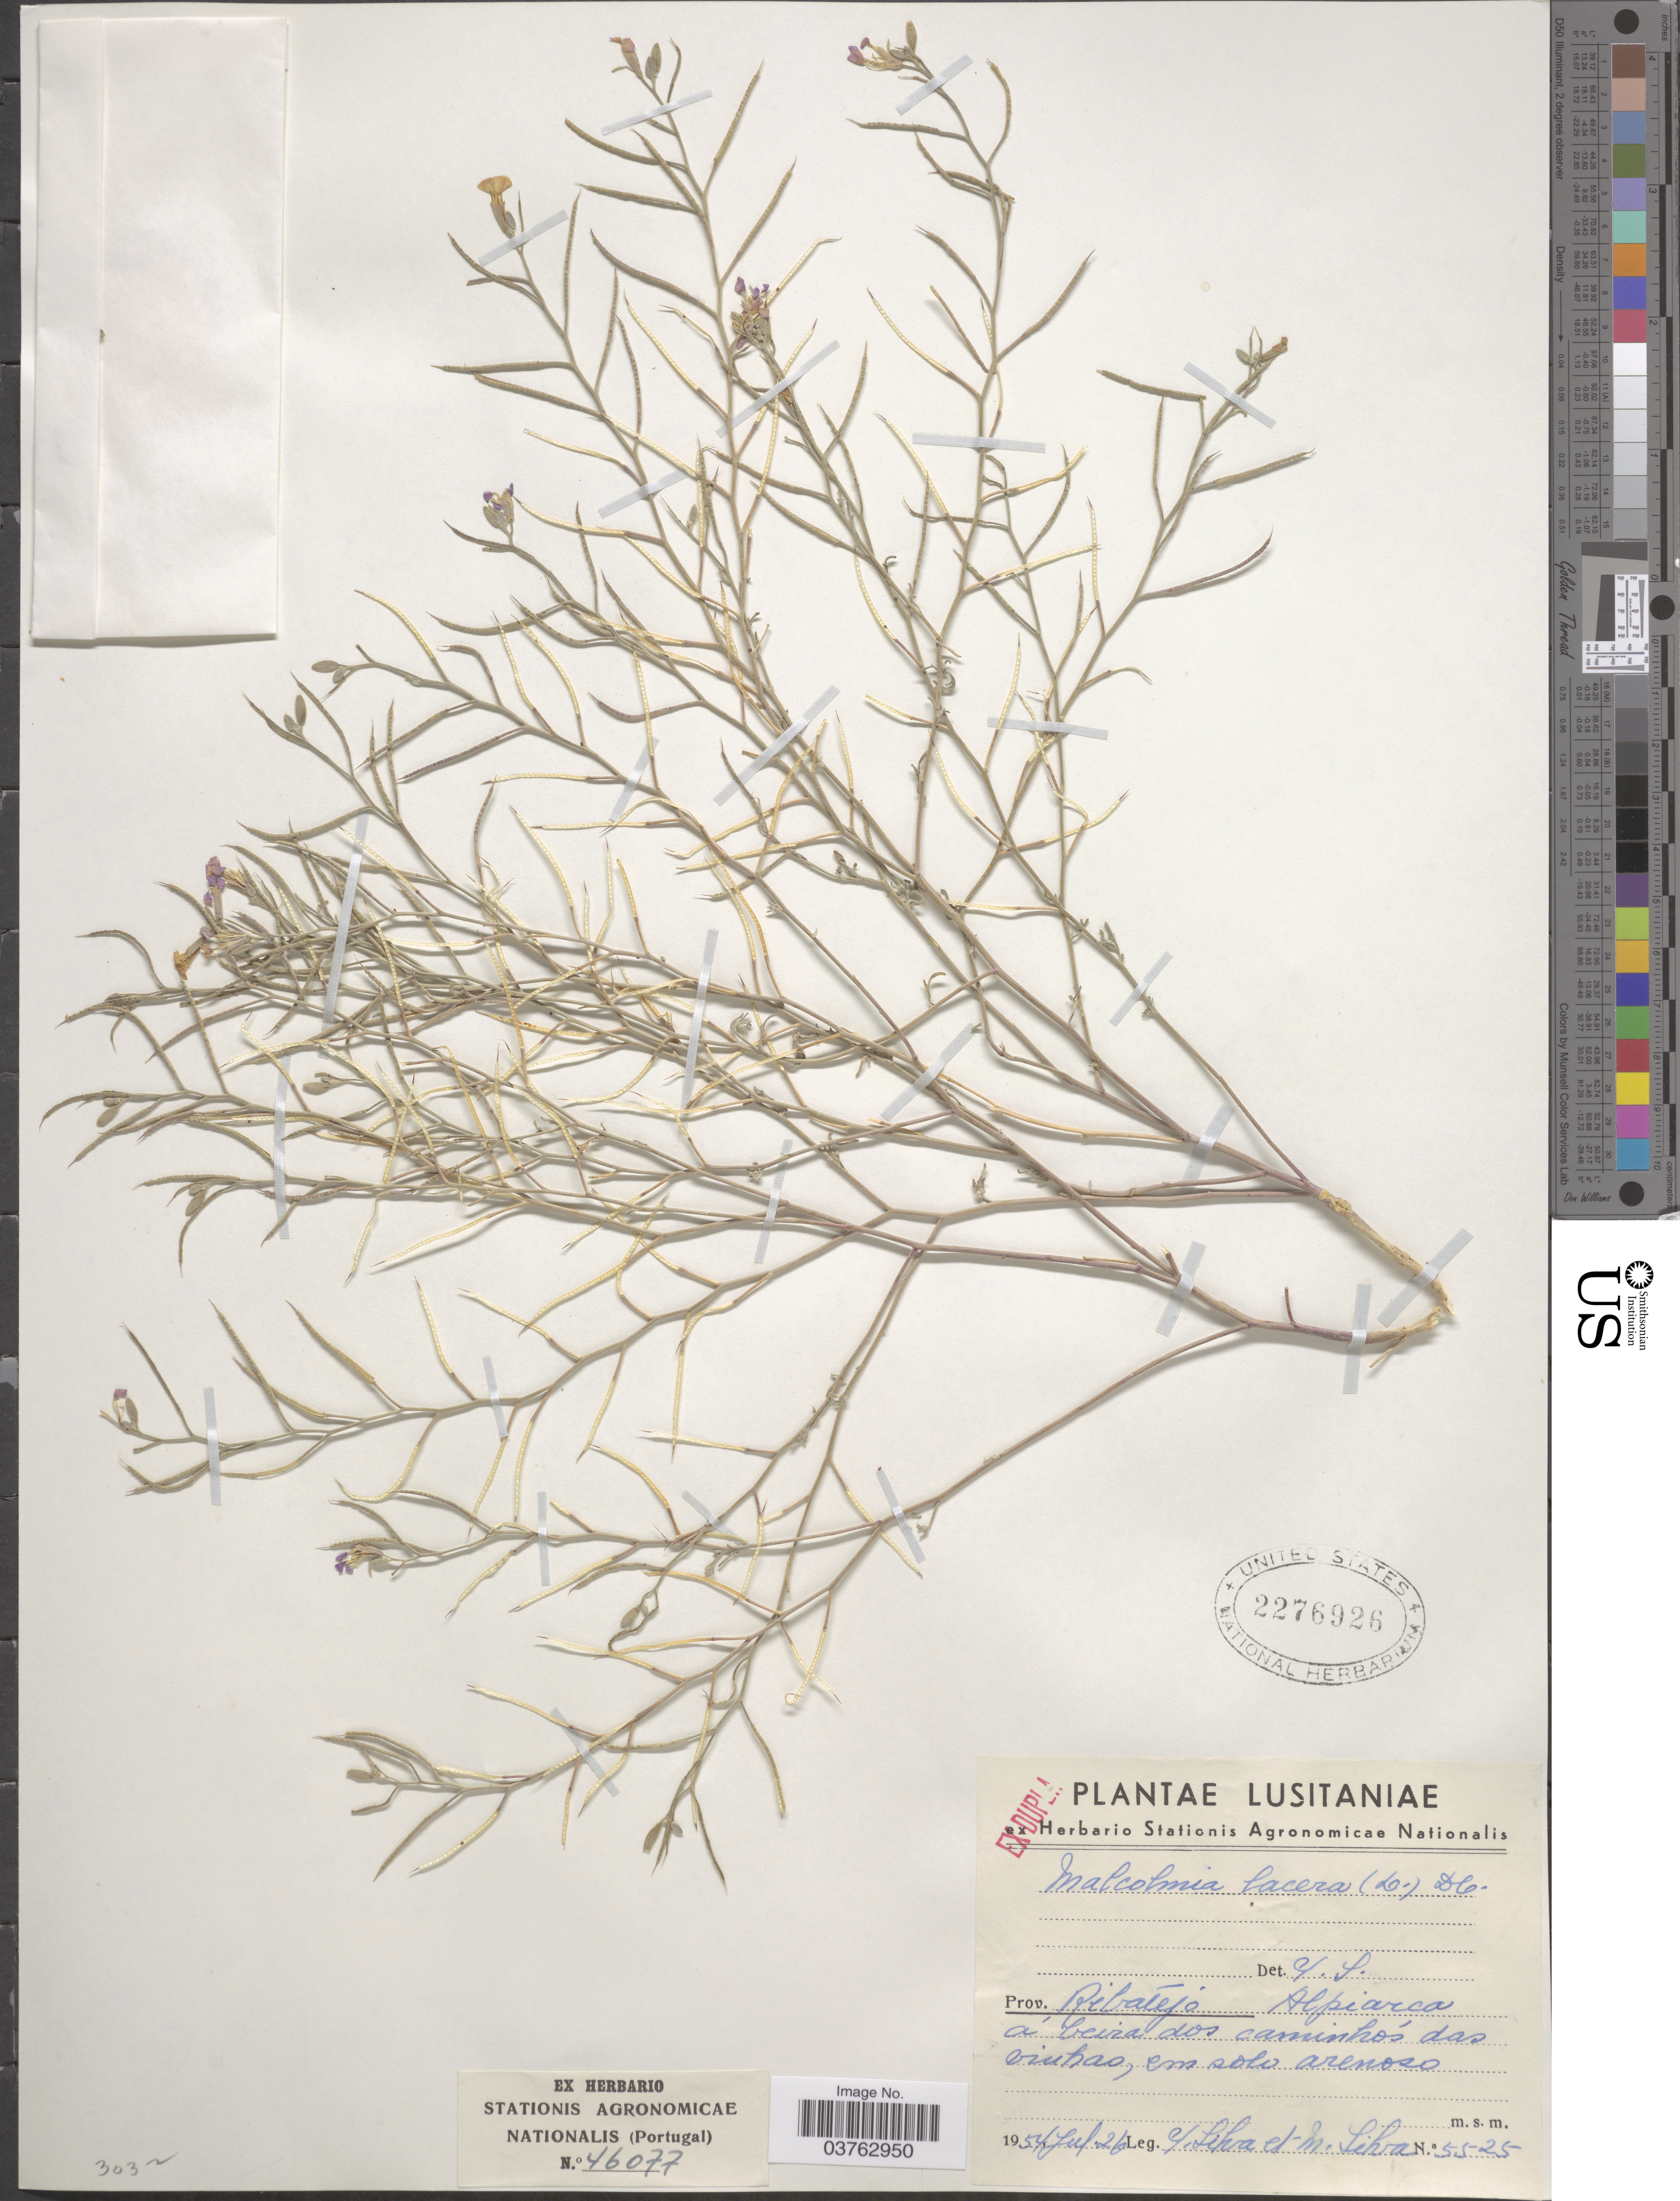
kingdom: Plantae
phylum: Tracheophyta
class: Magnoliopsida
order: Brassicales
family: Brassicaceae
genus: Malcolmia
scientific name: Malcolmia lacera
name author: (L.) DC.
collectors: G. Silva & M. Silva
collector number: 5525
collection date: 1954-07-26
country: Portugal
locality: Lusitaniae. Prov. Ribatejo Alpiarca á beira dos caminhós das vinhao. [interpreted]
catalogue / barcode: US 2276926